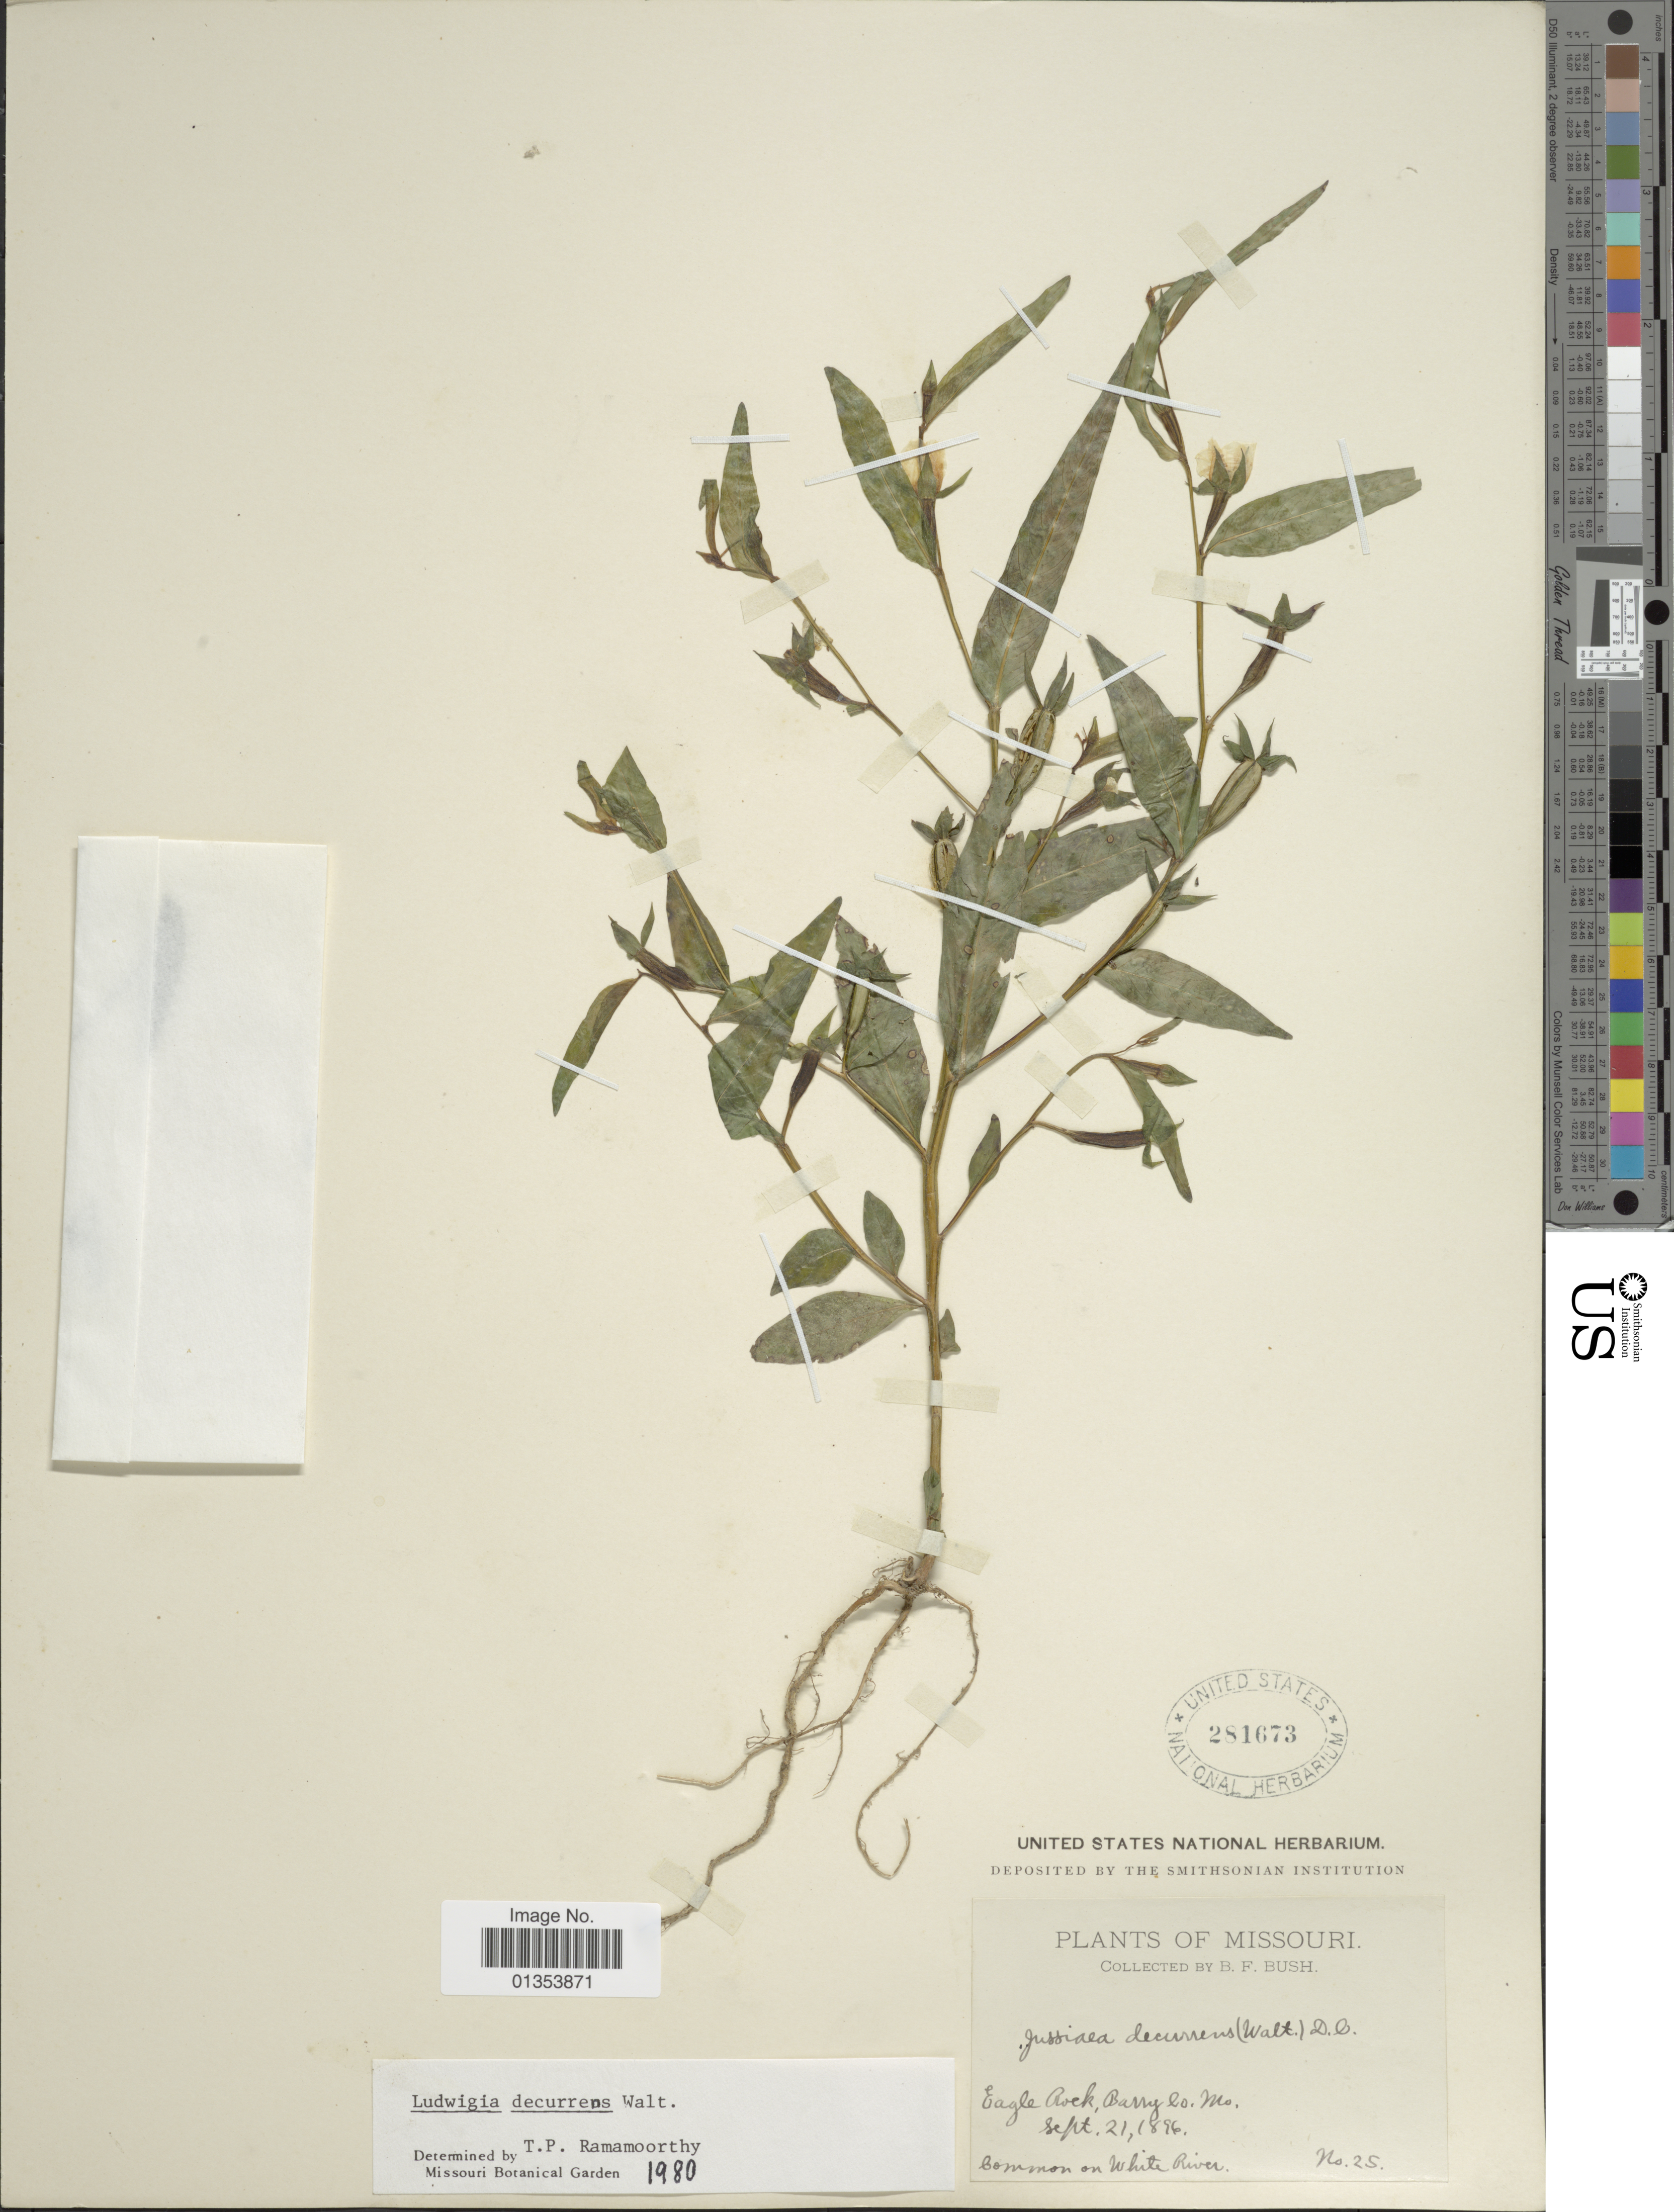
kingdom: Plantae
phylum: Tracheophyta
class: Magnoliopsida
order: Myrtales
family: Onagraceae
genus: Ludwigia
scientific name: Ludwigia decurrens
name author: Walter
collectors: B. F. Bush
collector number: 25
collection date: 1896-09-21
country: United States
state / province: Missouri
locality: Eagle Rock, Barry Co. Ms.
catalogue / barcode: US 281673